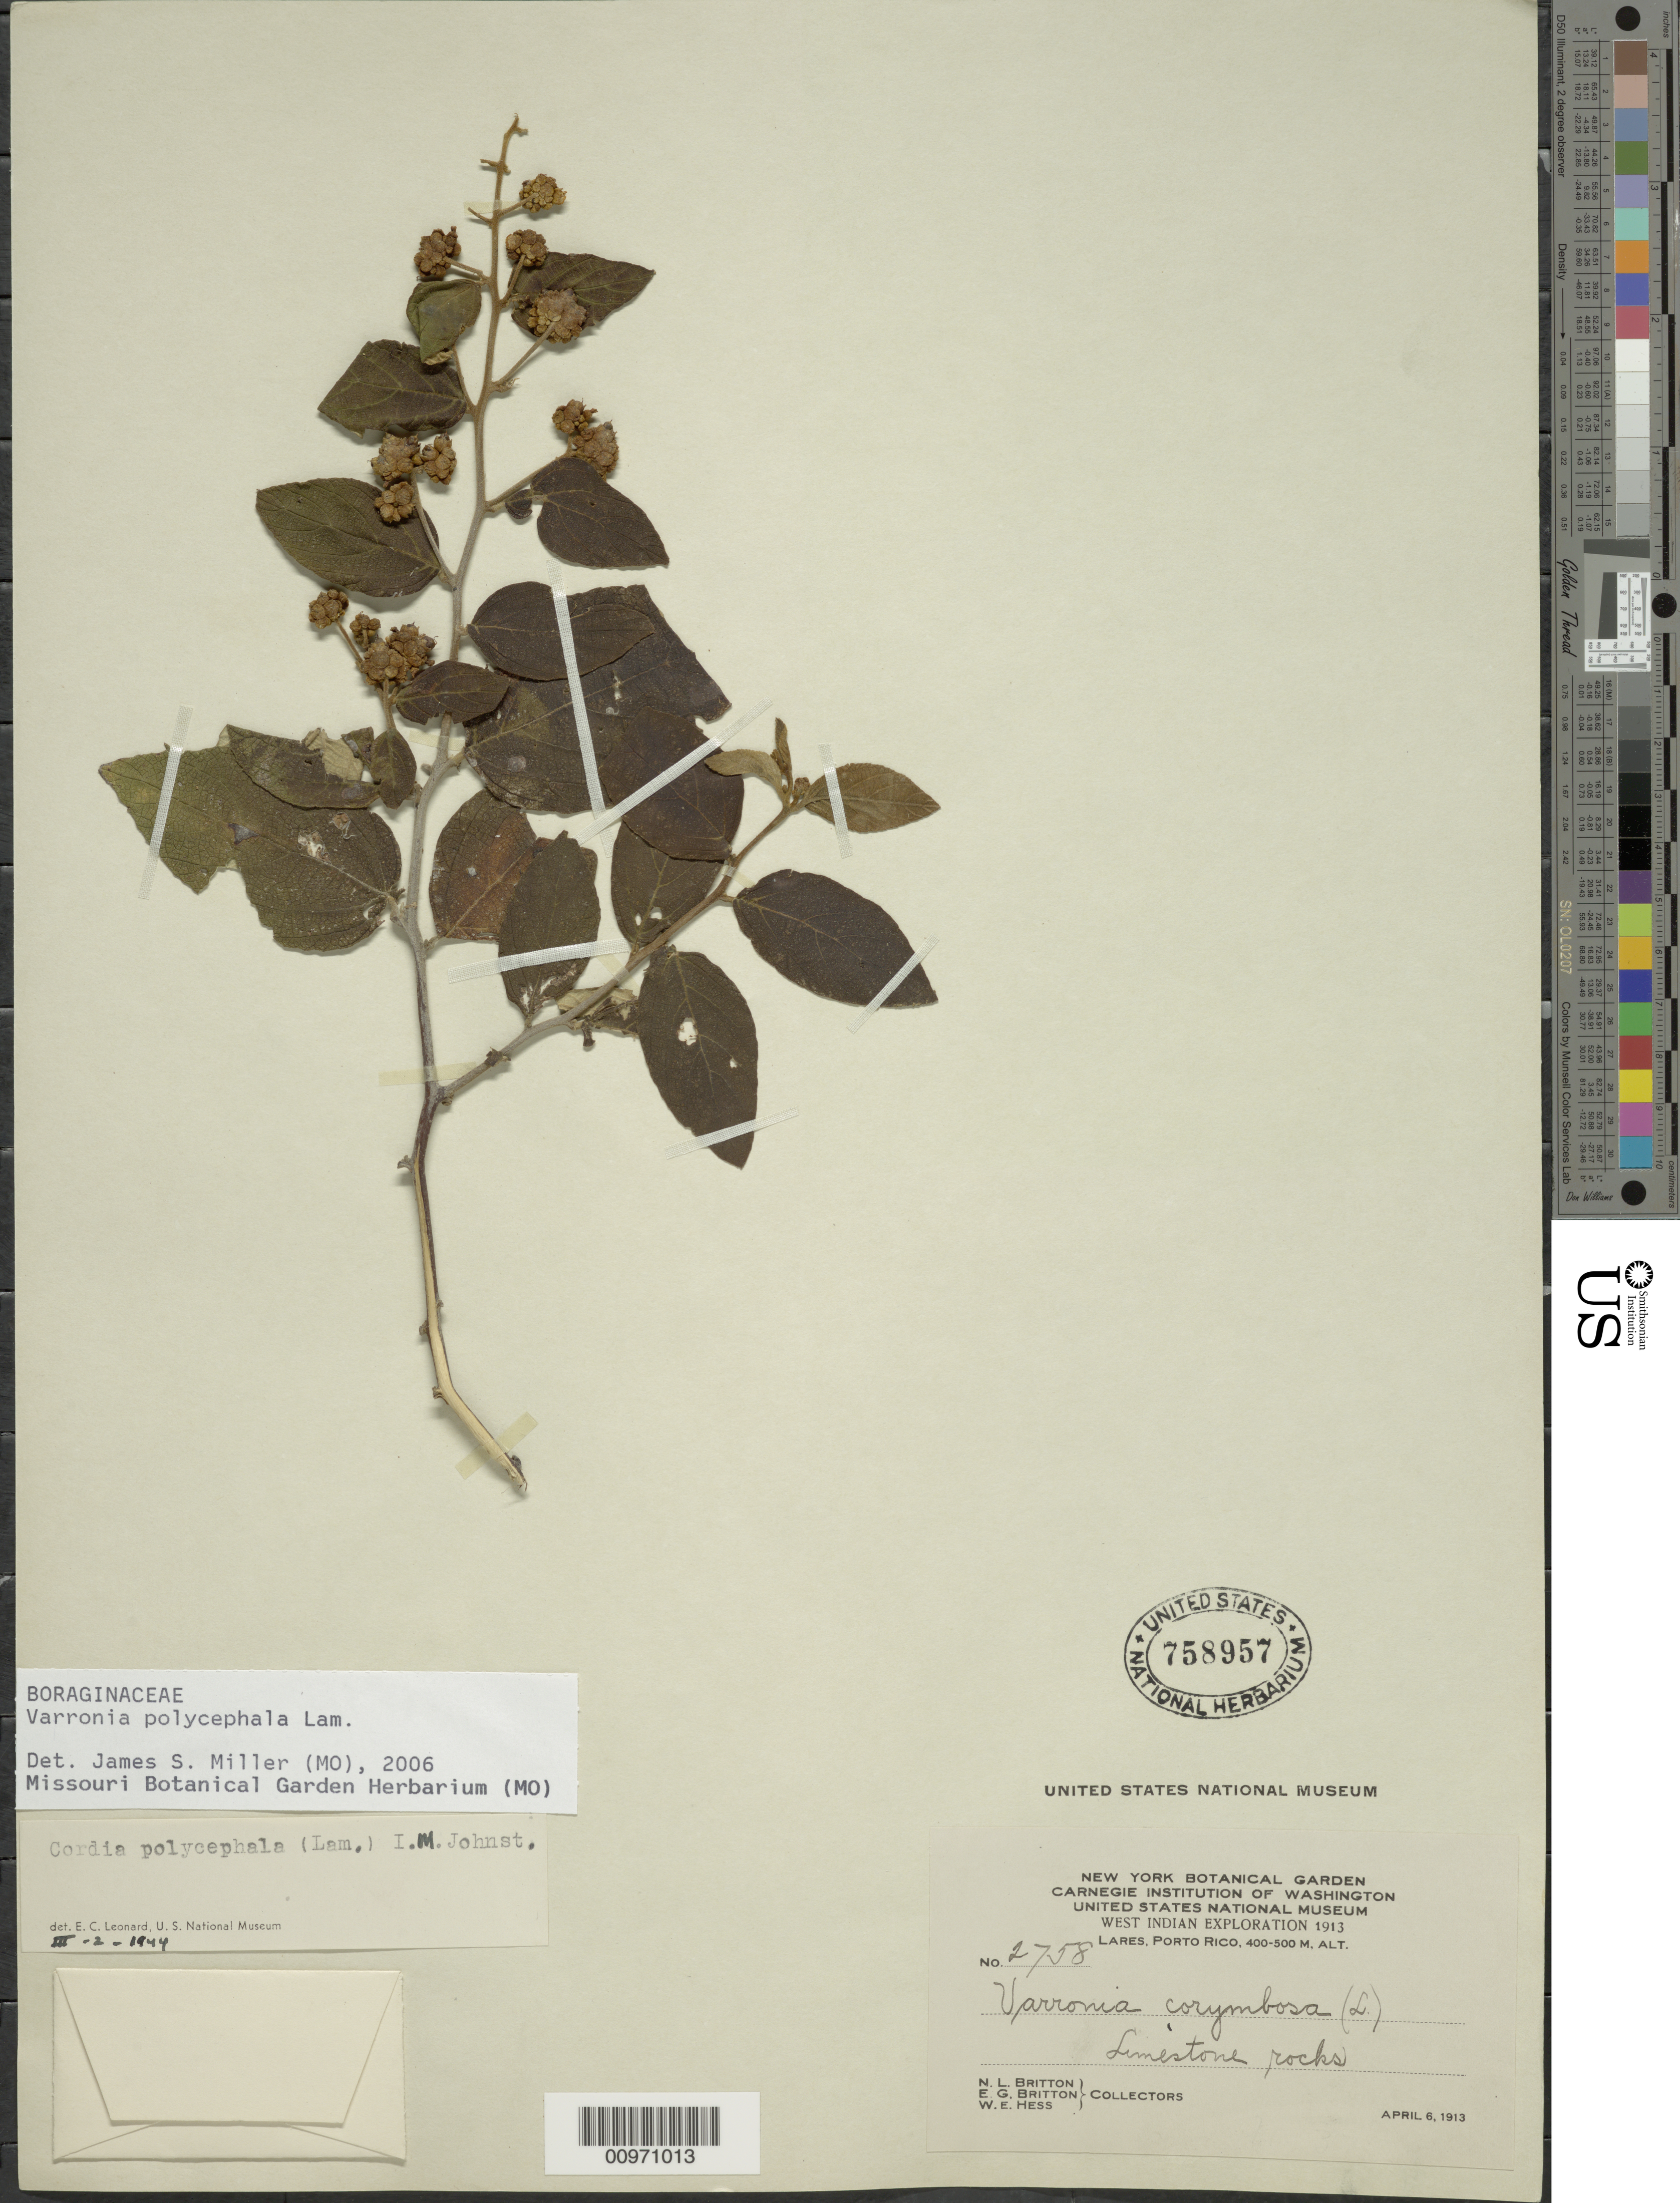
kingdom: Plantae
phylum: Tracheophyta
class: Magnoliopsida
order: Boraginales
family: Cordiaceae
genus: Varronia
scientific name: Varronia polycephala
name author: Lam.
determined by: Miller, James S., (MO), Missouri Botanical Garden (UNITED STATES)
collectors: N. Britton, E. G. Britton & W. Hess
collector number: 2758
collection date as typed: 06 Apr 1913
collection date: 1913-04-06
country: Puerto Rico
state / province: Lares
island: Puerto Rico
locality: Lares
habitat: Limestone rocks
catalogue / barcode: US 758957